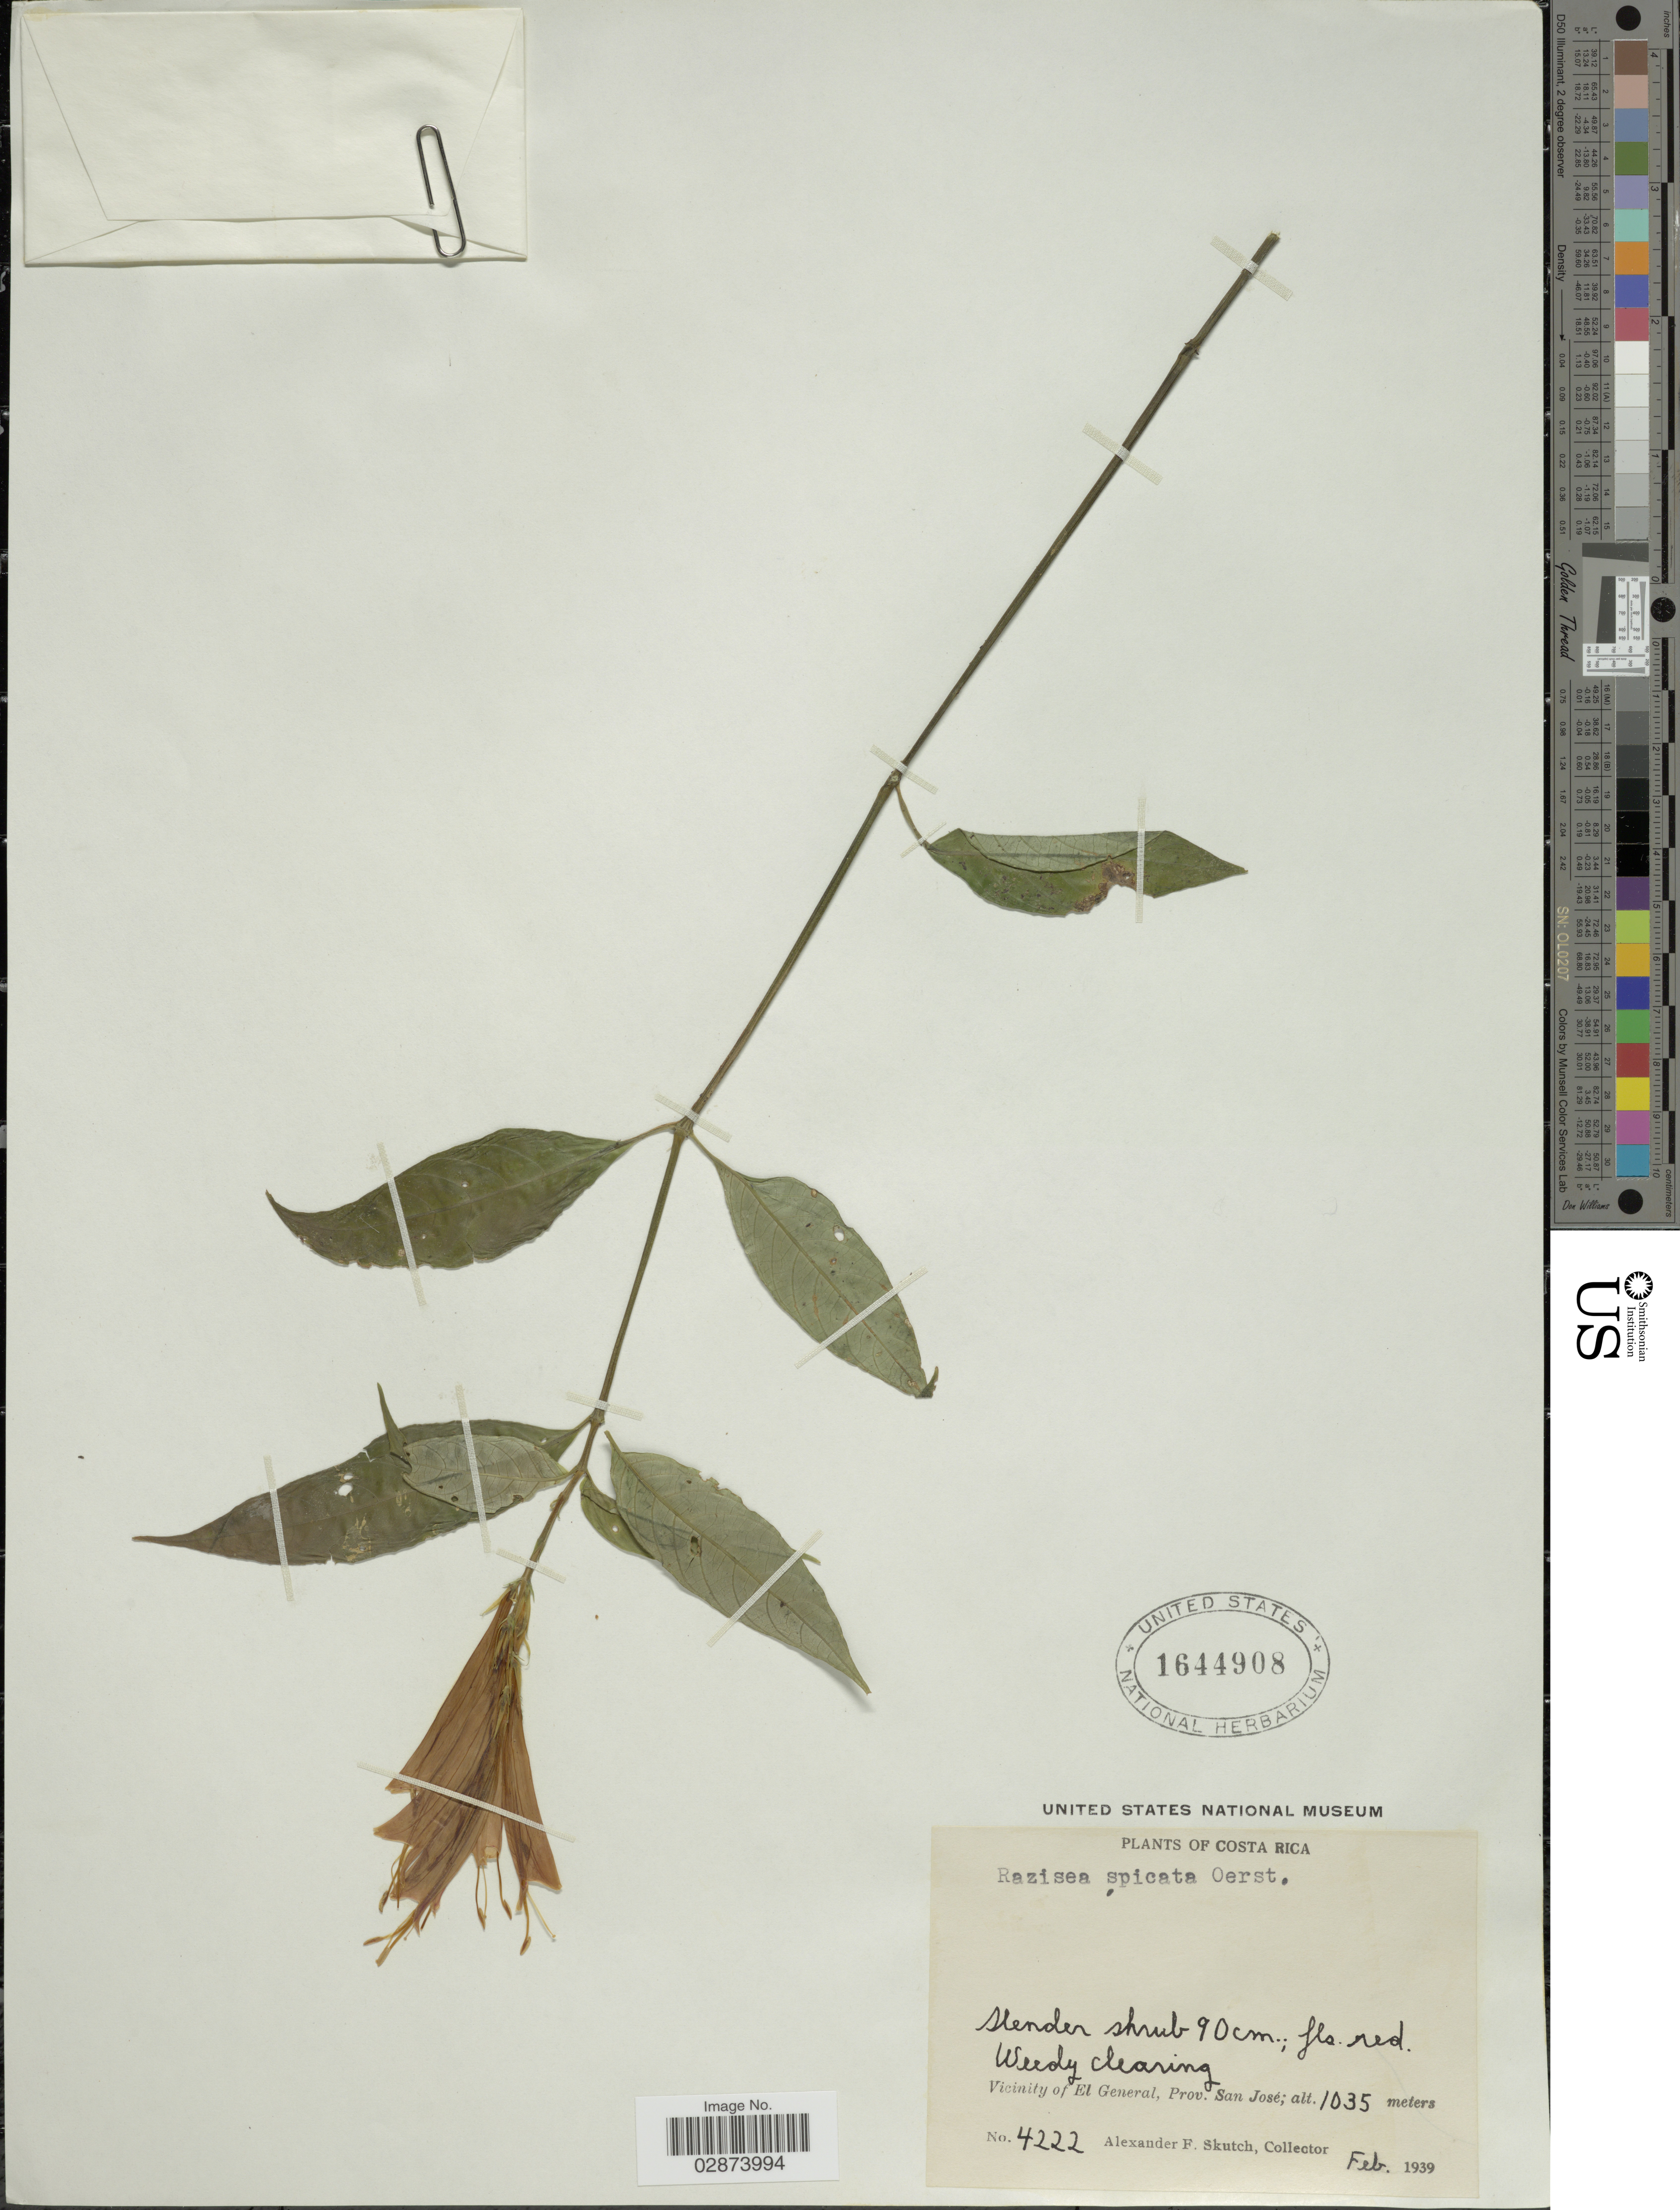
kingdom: Plantae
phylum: Tracheophyta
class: Magnoliopsida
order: Lamiales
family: Acanthaceae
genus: Razisea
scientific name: Razisea spicata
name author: Oerst.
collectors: A. F. Skutch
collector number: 4222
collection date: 1939-02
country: Costa Rica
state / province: San José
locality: Vicinity of El General, Prov. San José.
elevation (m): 1035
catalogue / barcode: US 1644908